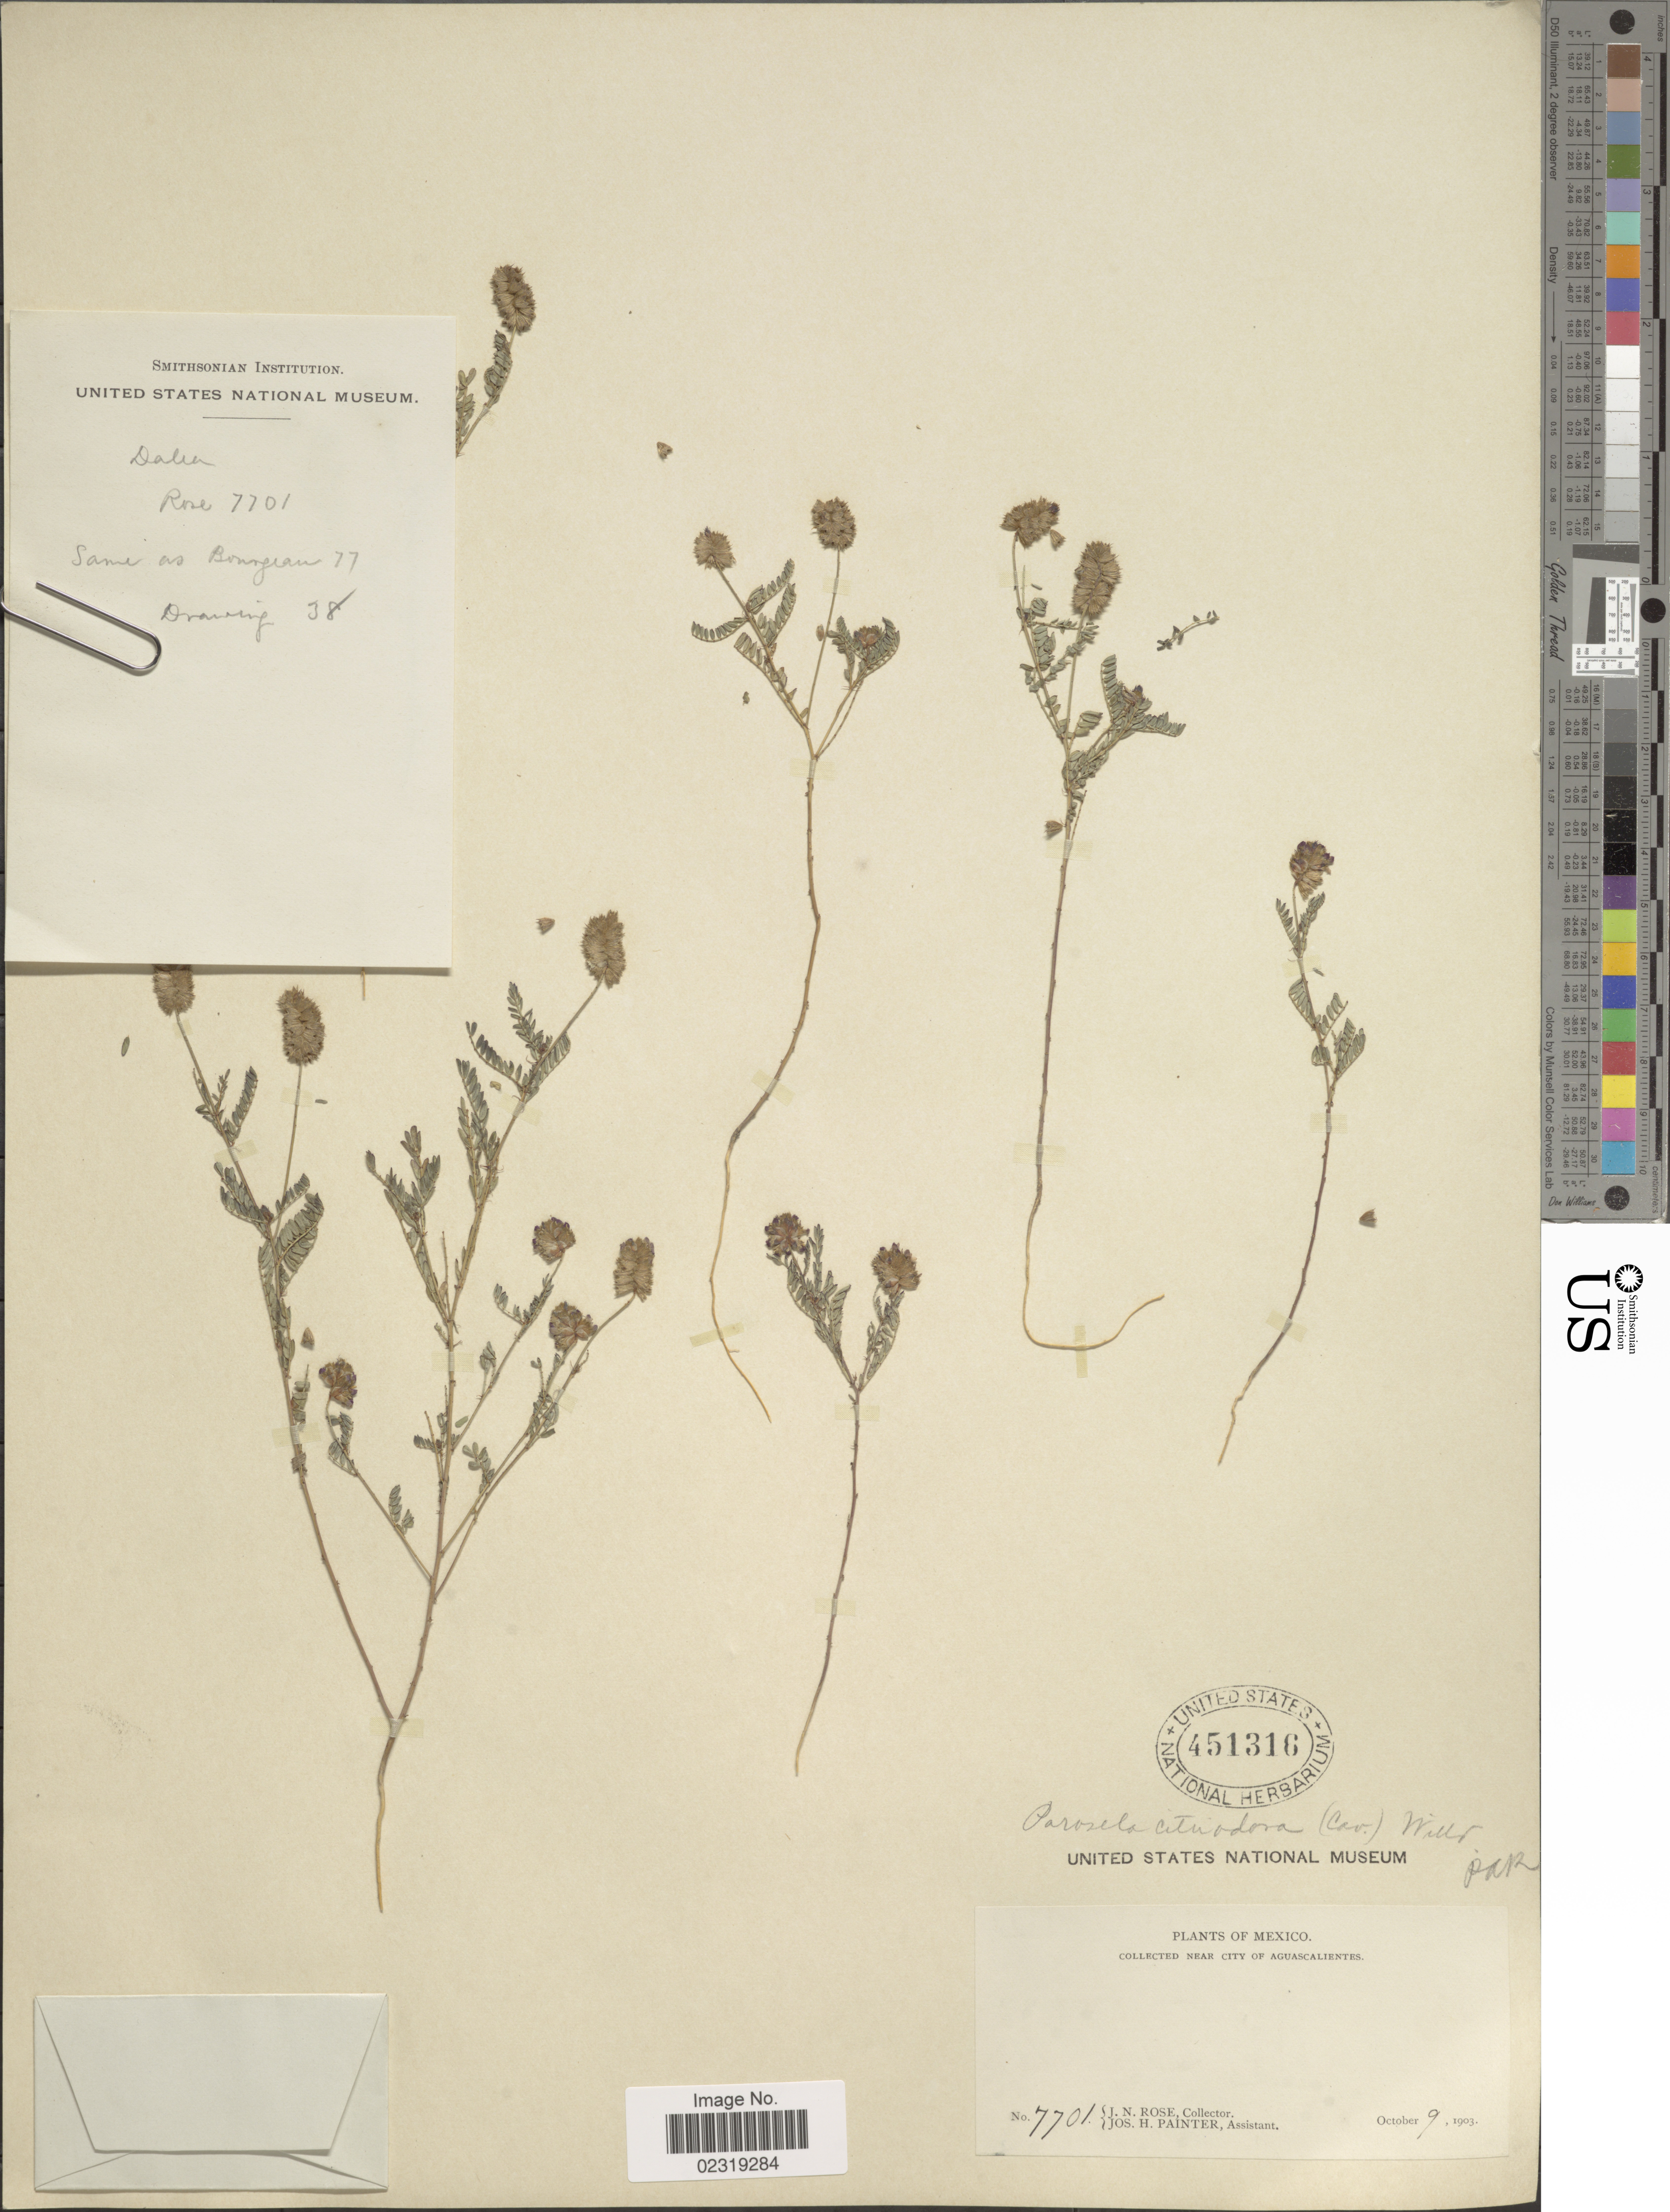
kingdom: Plantae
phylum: Tracheophyta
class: Magnoliopsida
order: Fabales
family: Fabaceae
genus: Dalea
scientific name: Dalea foliolosa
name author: (Aiton) Barneby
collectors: J. N. Rose & J. H. Painter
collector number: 7701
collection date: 1903-10-09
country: Mexico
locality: Near City of Aguascalientes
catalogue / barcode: US 451316